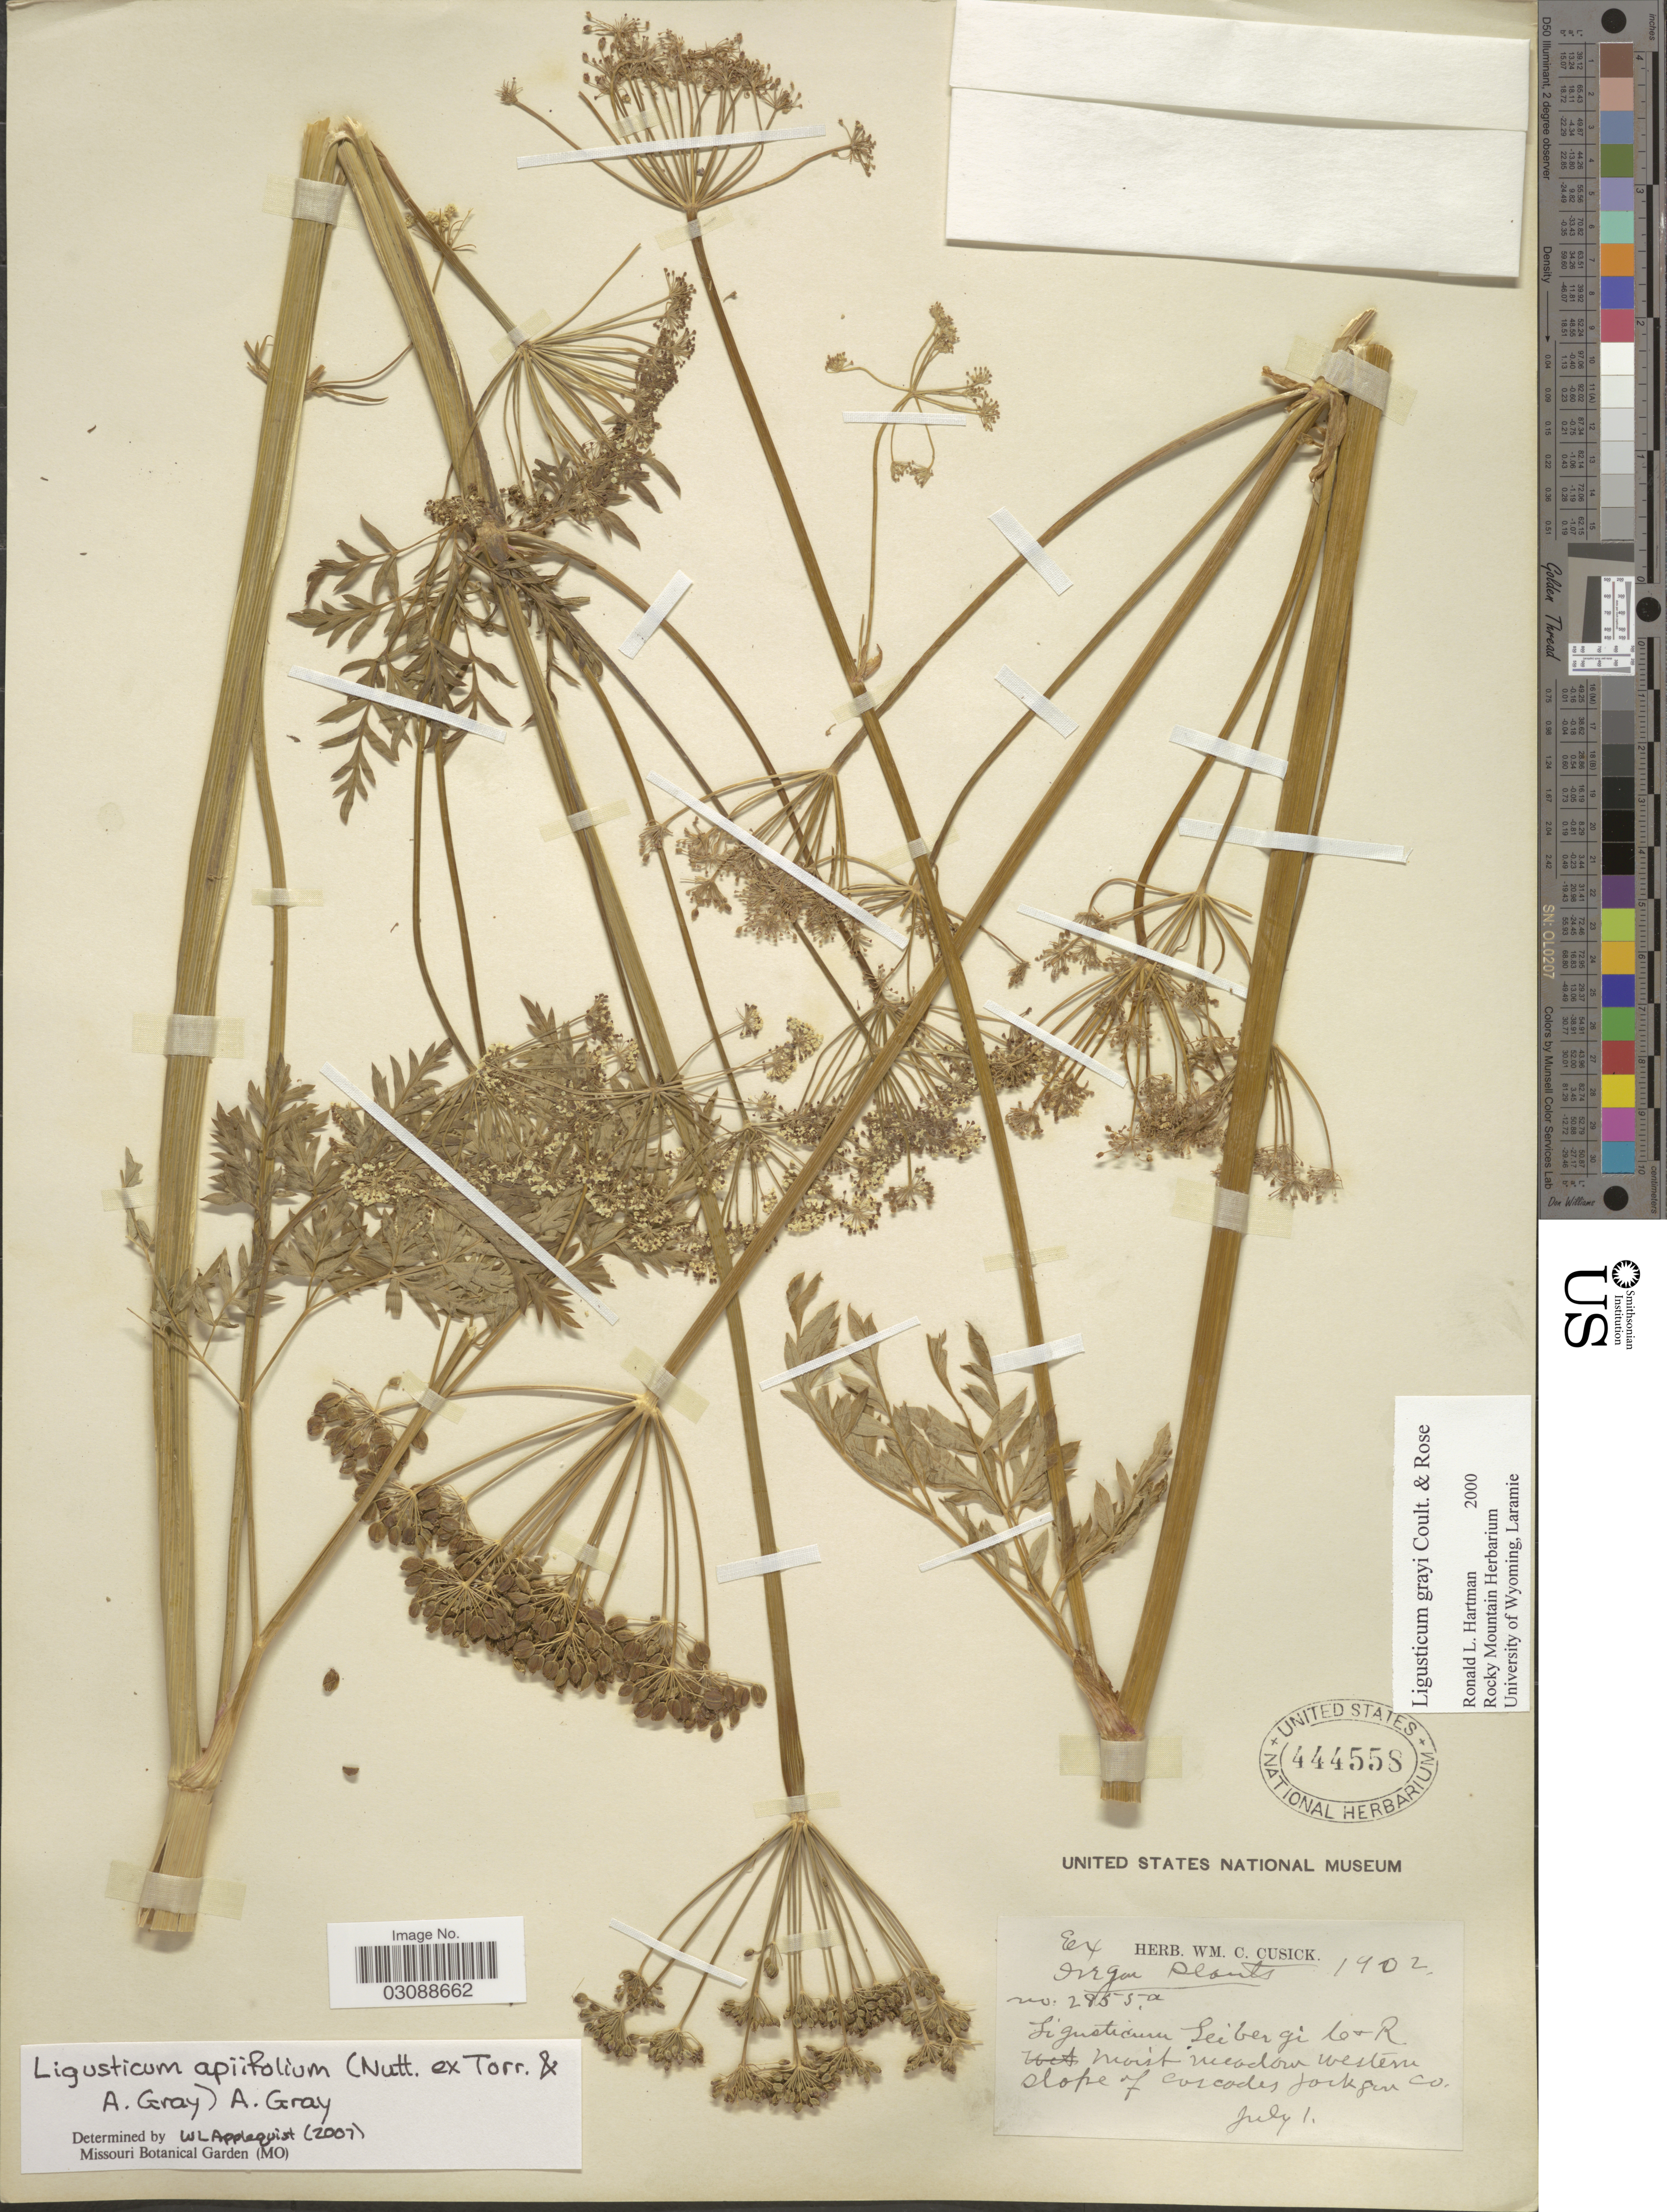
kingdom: Plantae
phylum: Tracheophyta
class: Magnoliopsida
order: Apiales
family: Apiaceae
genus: Ligusticum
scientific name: Ligusticum apiifolium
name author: (Nutt. ex Torr. & A. Gray) A. Gray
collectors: ex herb. Wm. C. Cusick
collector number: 2855 a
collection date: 1902-07-01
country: United States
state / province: Oregon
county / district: Jackson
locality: Moist meadow Western slope of Cascades Jackson Co.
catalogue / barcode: US 444558